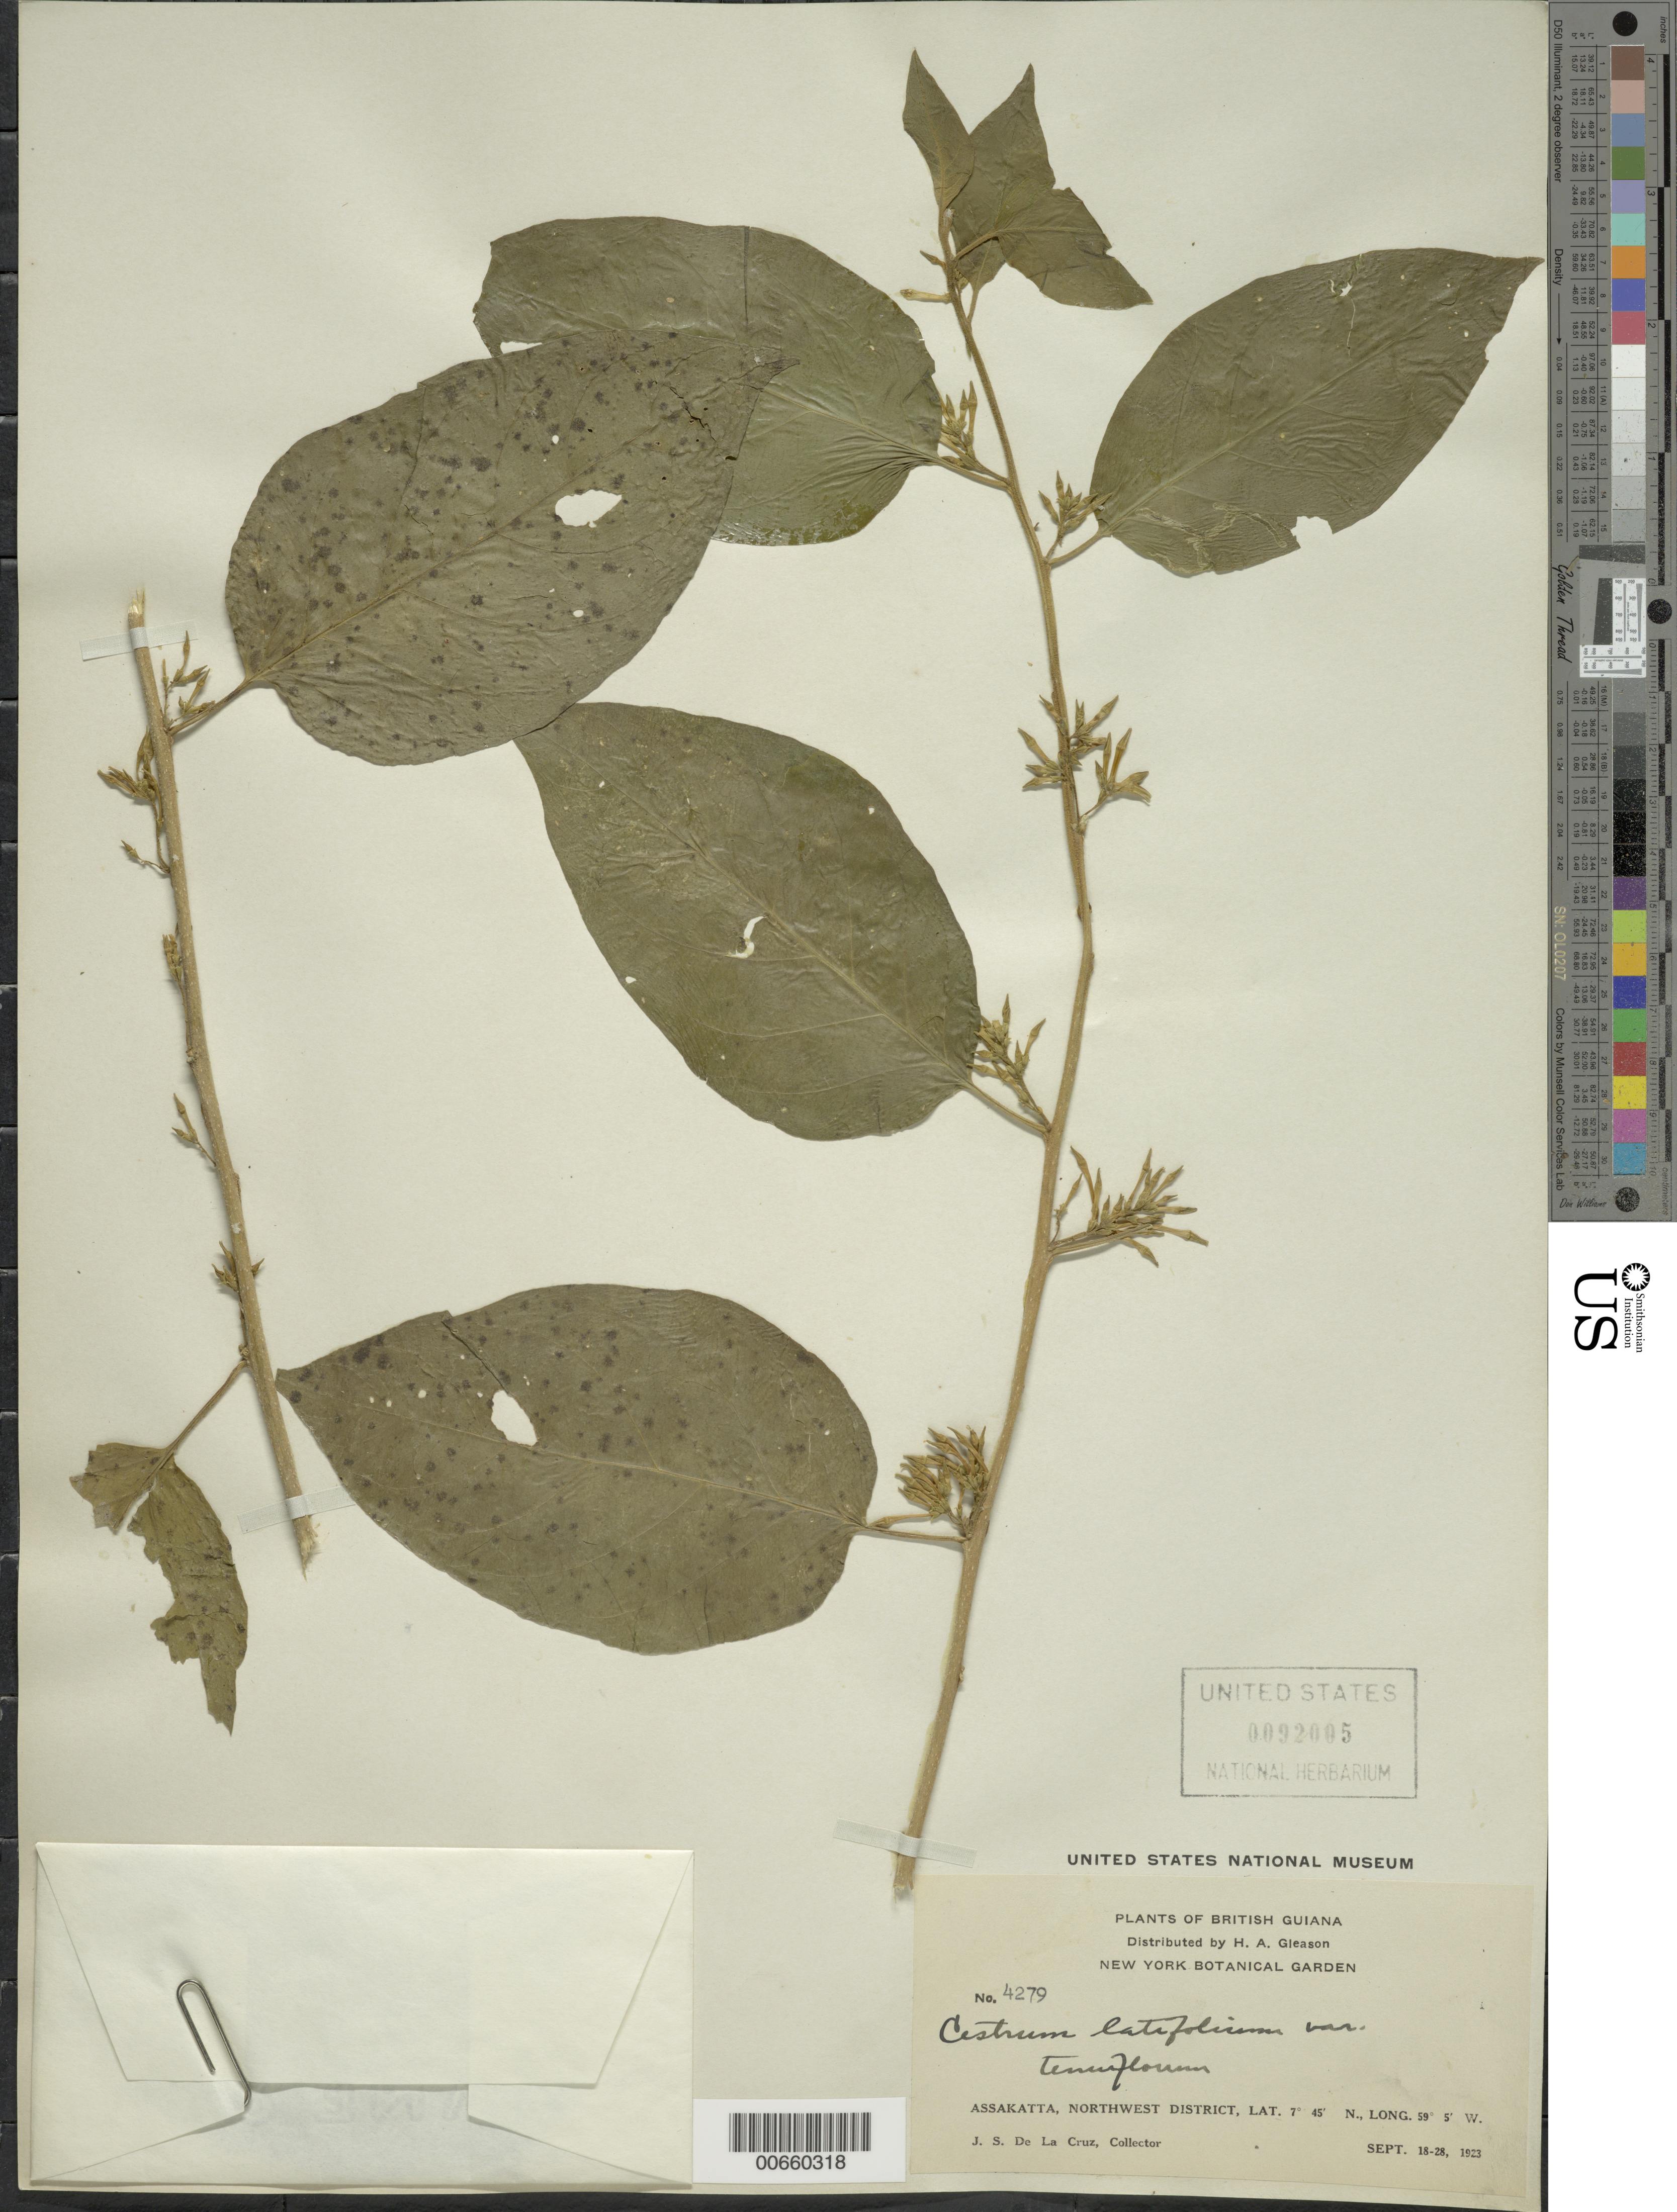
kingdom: Plantae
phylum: Tracheophyta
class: Magnoliopsida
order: Solanales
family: Solanaceae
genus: Cestrum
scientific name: Cestrum latifolium var. tenuiflorum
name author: (Kunth) O.E. Schulz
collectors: J. S. de la Cruz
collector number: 4279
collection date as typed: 18-Sep-23 to 28-Sep-23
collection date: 1923-09-18/1923-09-28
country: Guyana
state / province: Barima-Waini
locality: Assakatta, NW District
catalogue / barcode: US 92005